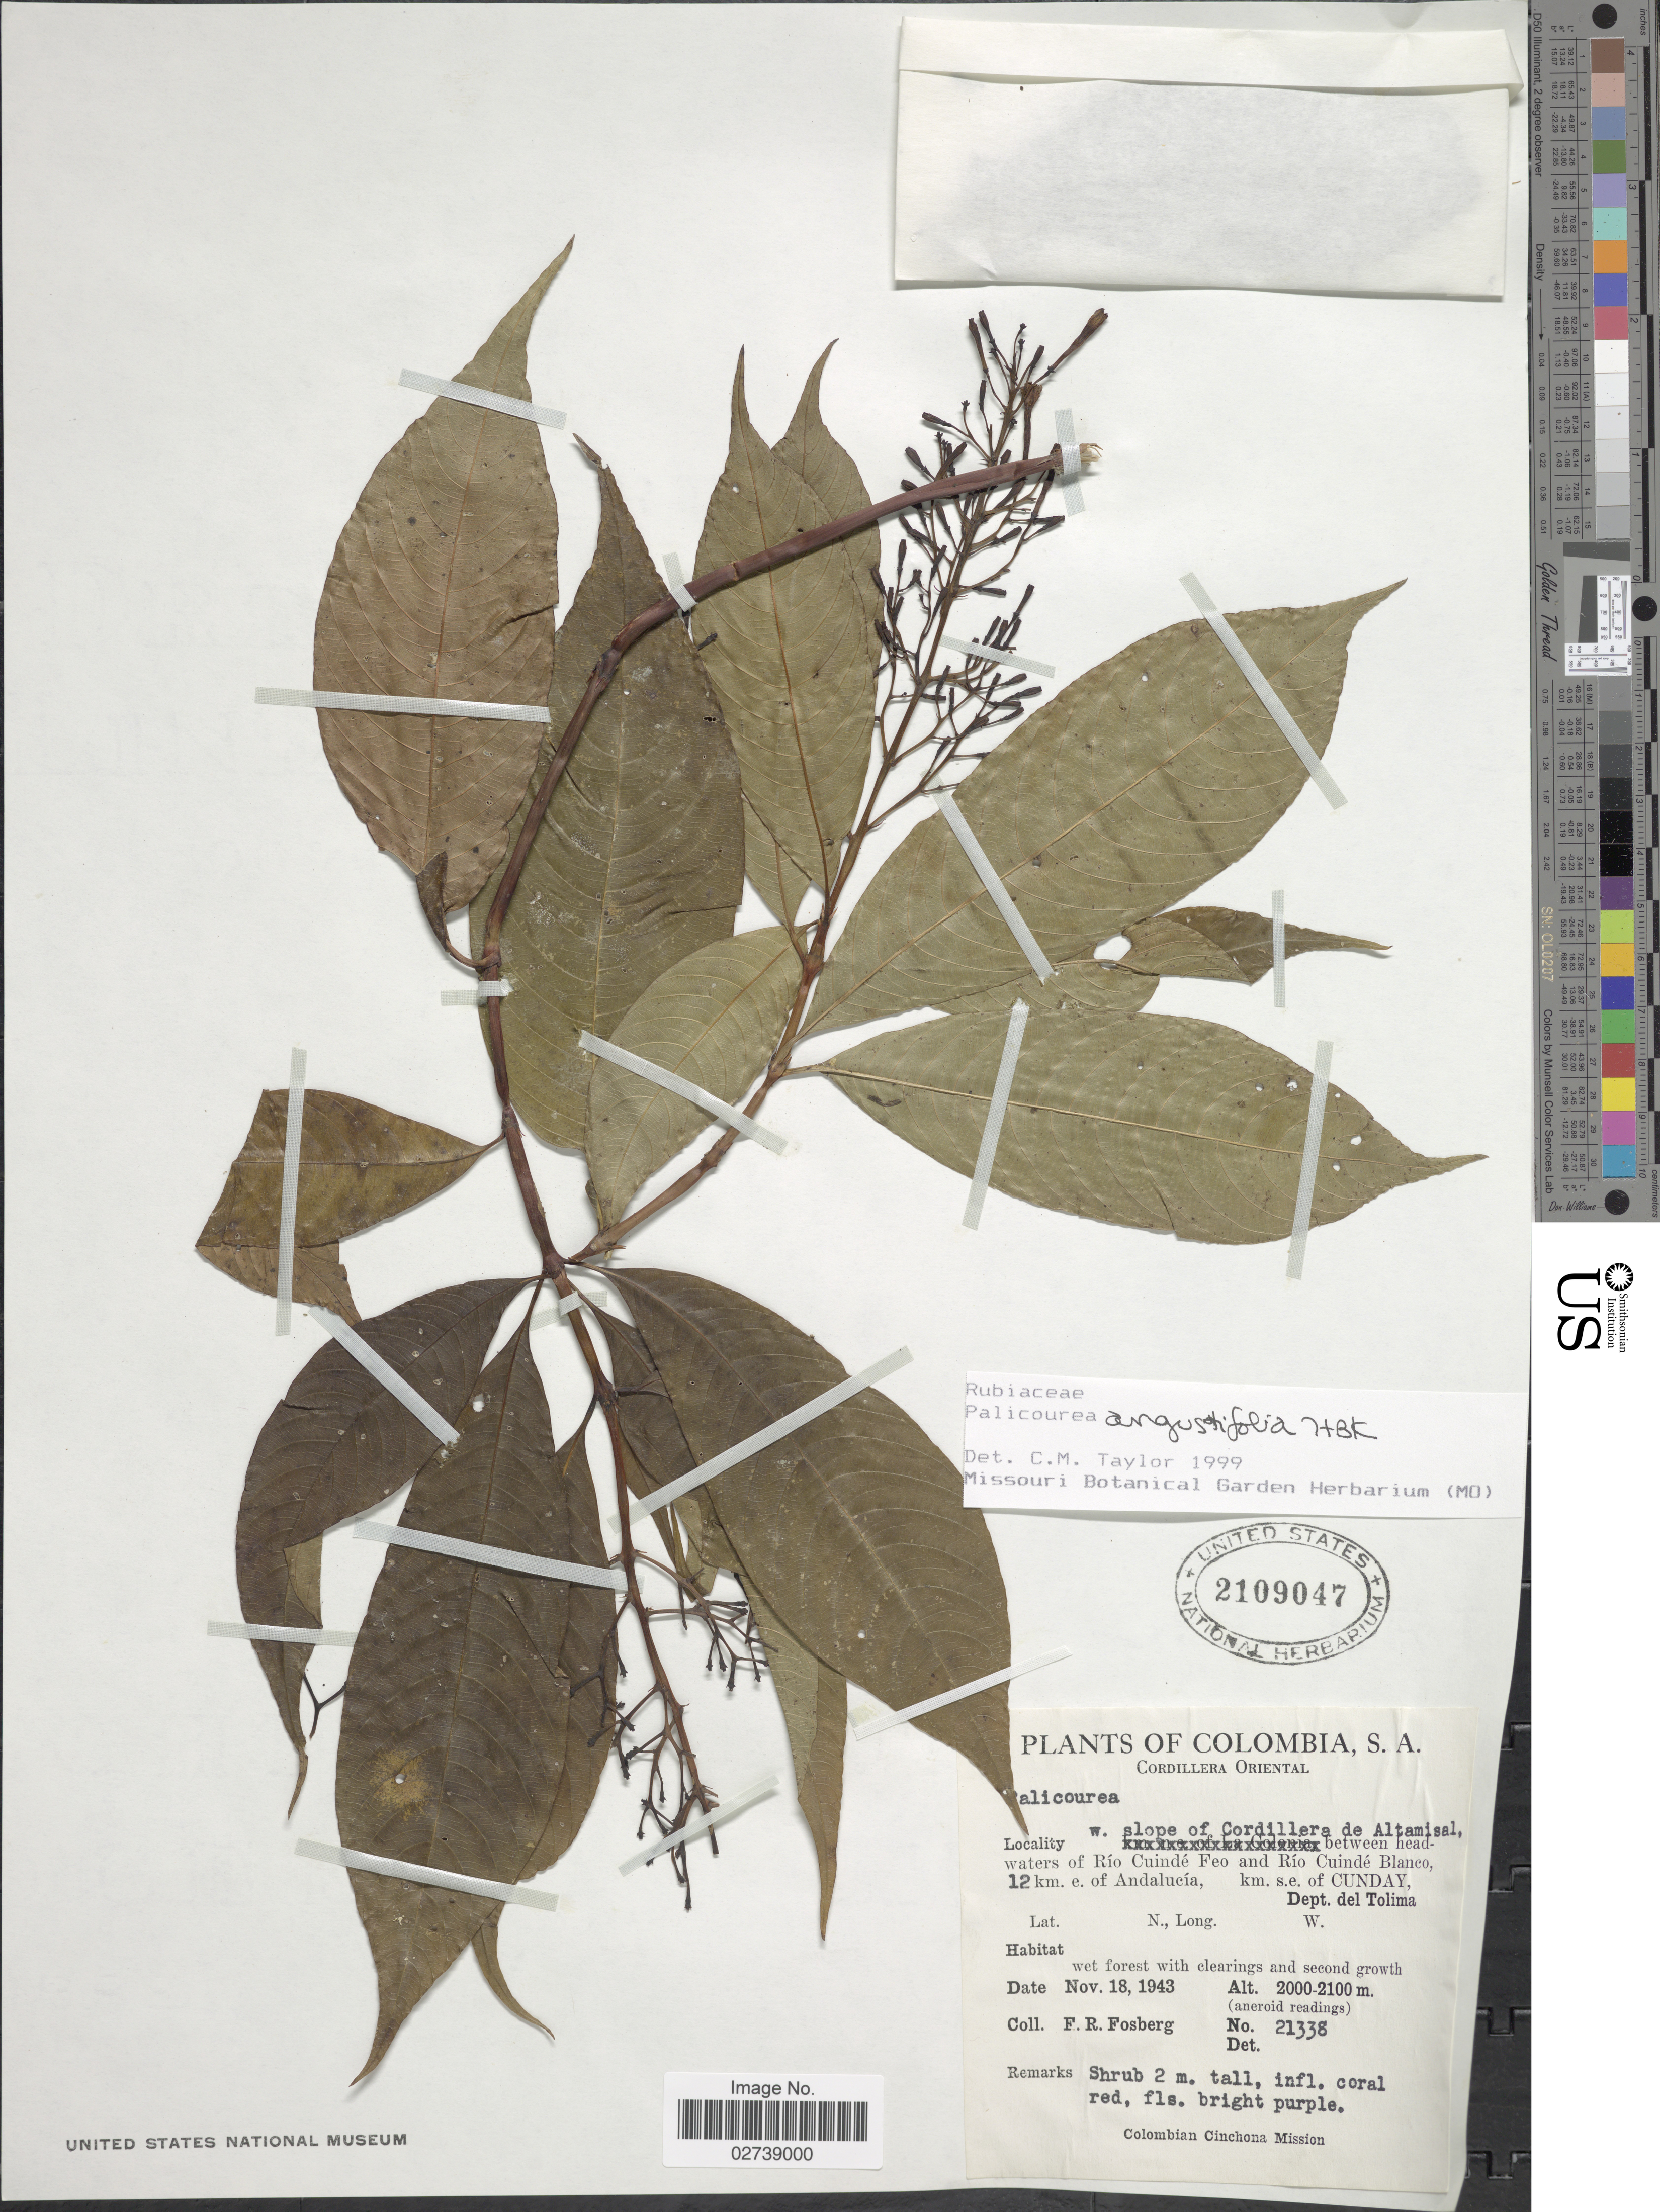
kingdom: Plantae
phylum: Tracheophyta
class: Magnoliopsida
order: Gentianales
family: Rubiaceae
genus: Palicourea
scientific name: Palicourea angustifolia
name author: Kunth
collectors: F. R. Fosberg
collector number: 21338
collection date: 1943-11-18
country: Colombia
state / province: Tolima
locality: Cordillera Oriental, w. slope of Cordillera de Altamisal between headwaters of Rio Cuinde Feo and Rio Blanco, 12 km e. of Andalucia, km s.e. of Cunday, Dept. del Tolima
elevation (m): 2000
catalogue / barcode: US 2109047